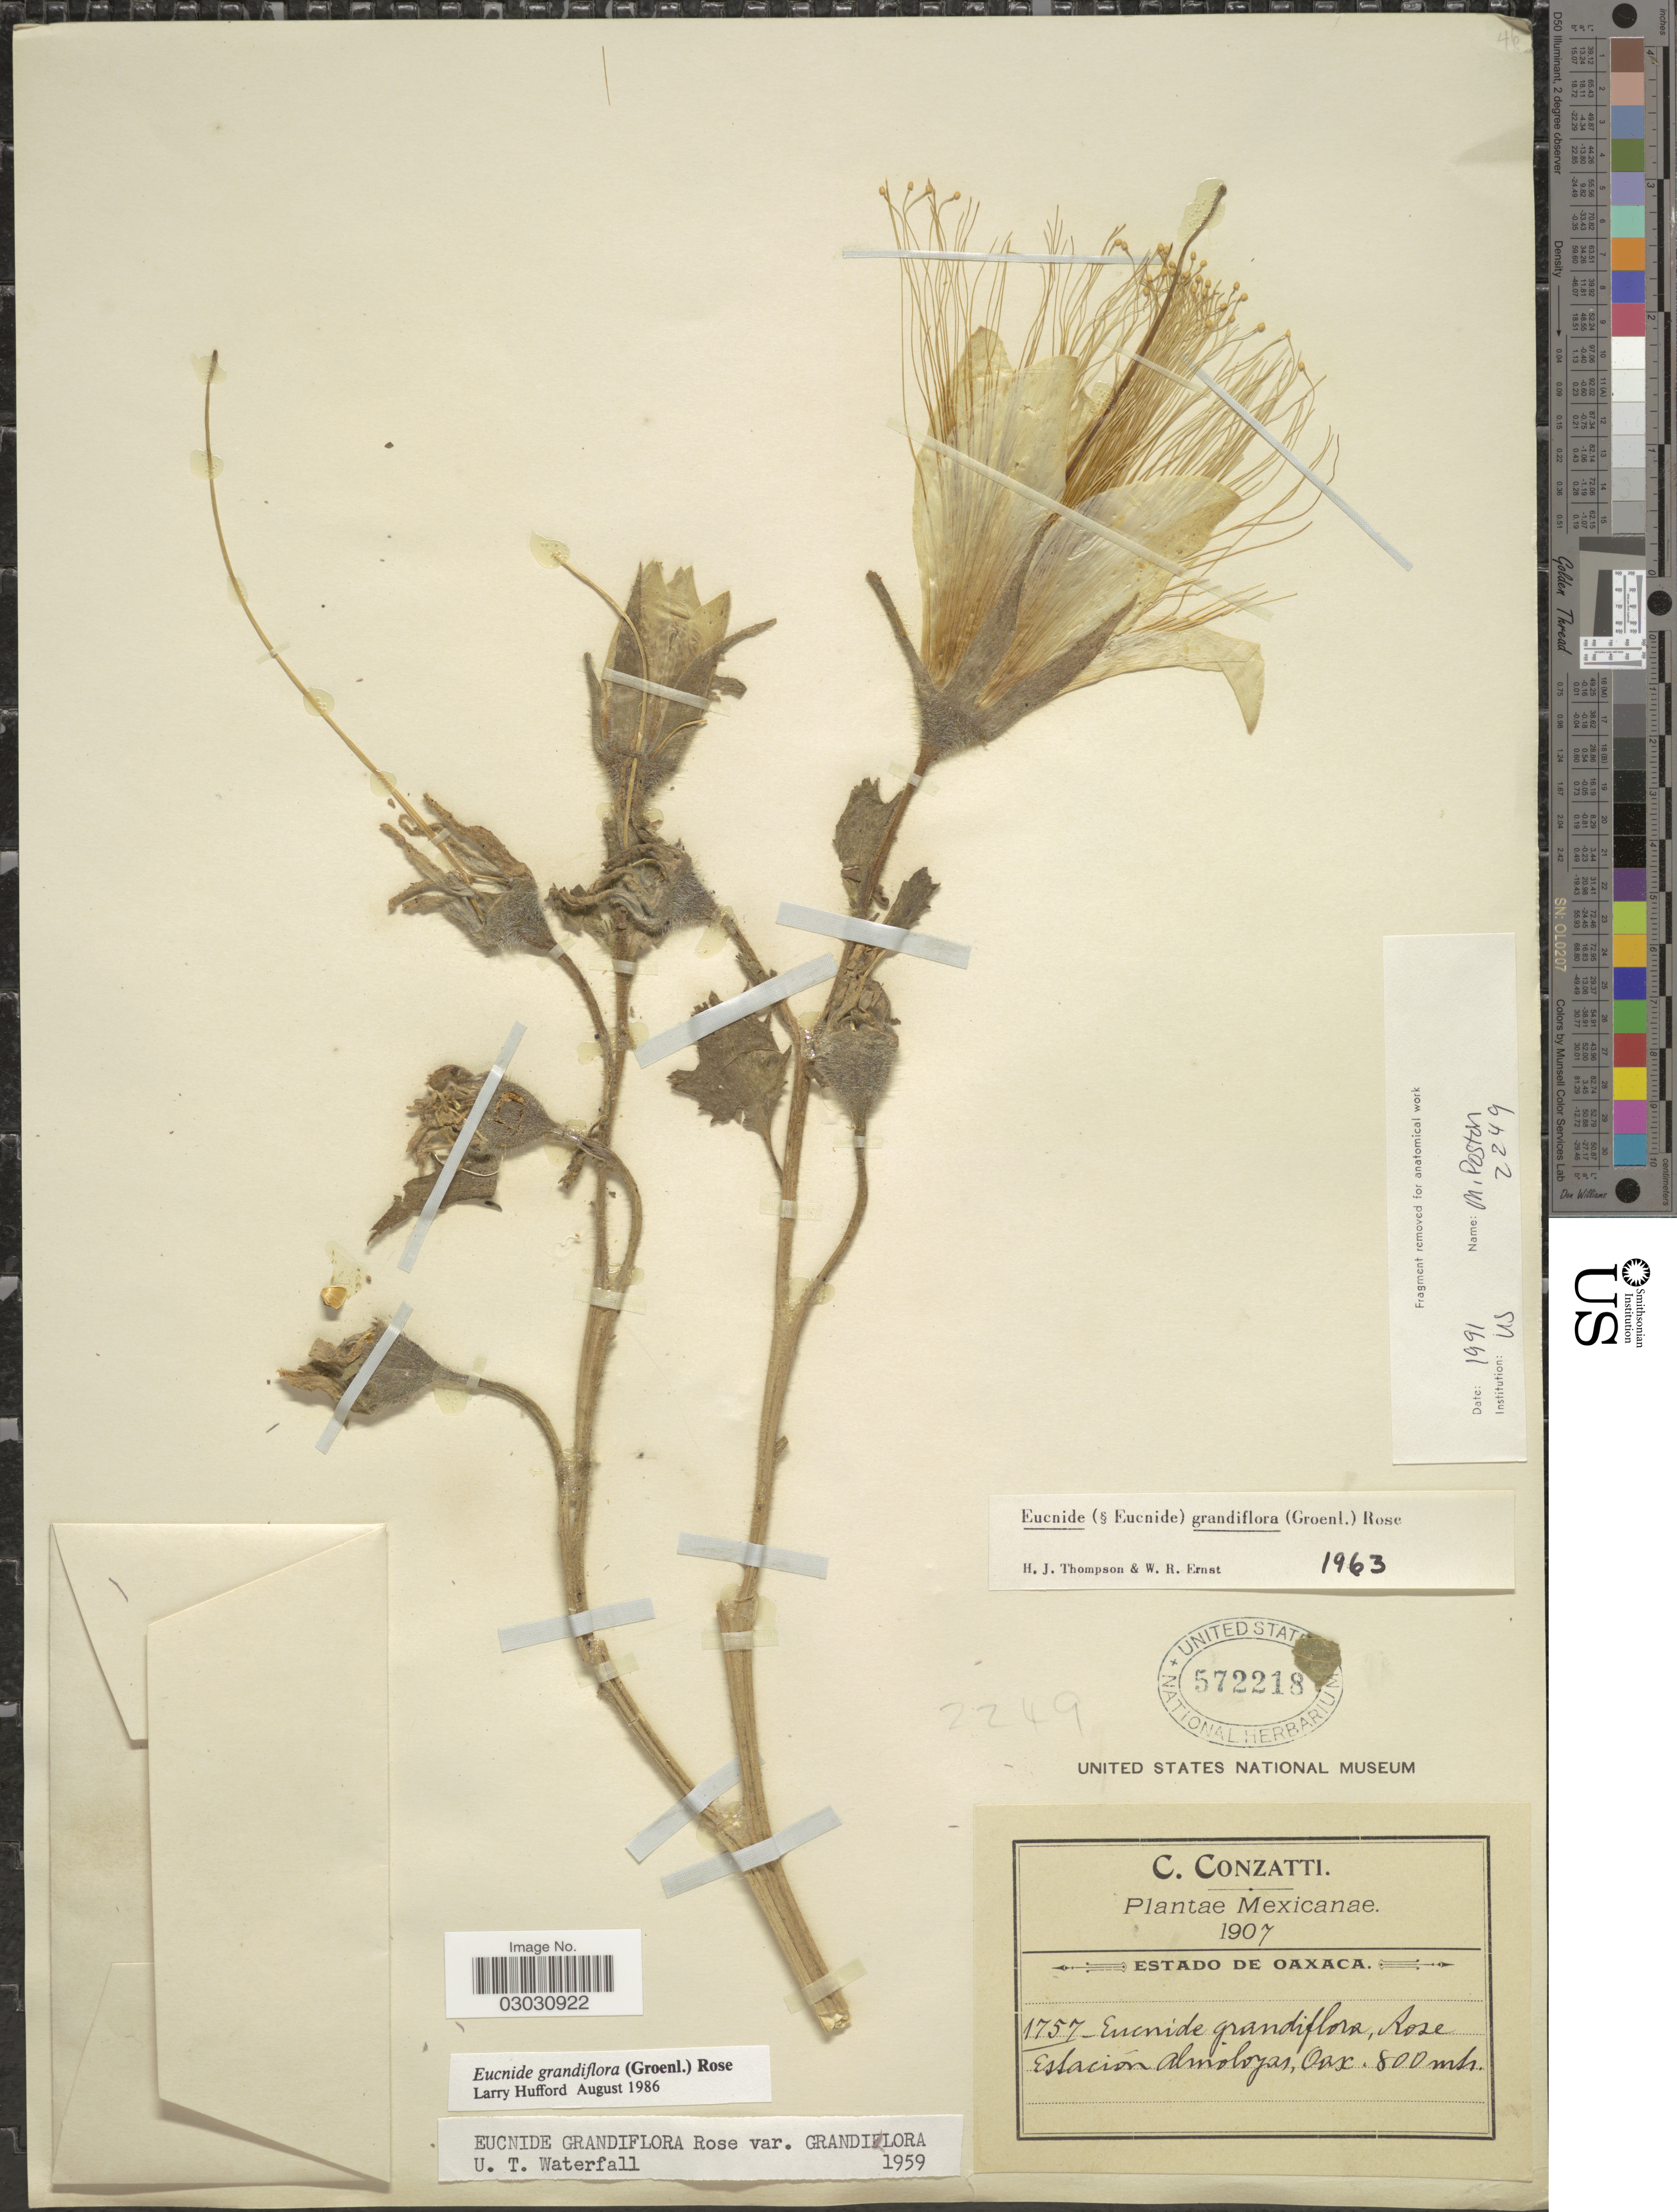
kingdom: Plantae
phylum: Tracheophyta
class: Magnoliopsida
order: Cornales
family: Loasaceae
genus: Eucnide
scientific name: Eucnide grandiflora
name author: (Groenland) Rose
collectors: C. Conzatti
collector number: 1757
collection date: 1907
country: Mexico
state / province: Oaxaca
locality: Estación Almoloyas.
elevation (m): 800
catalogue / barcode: US 572218